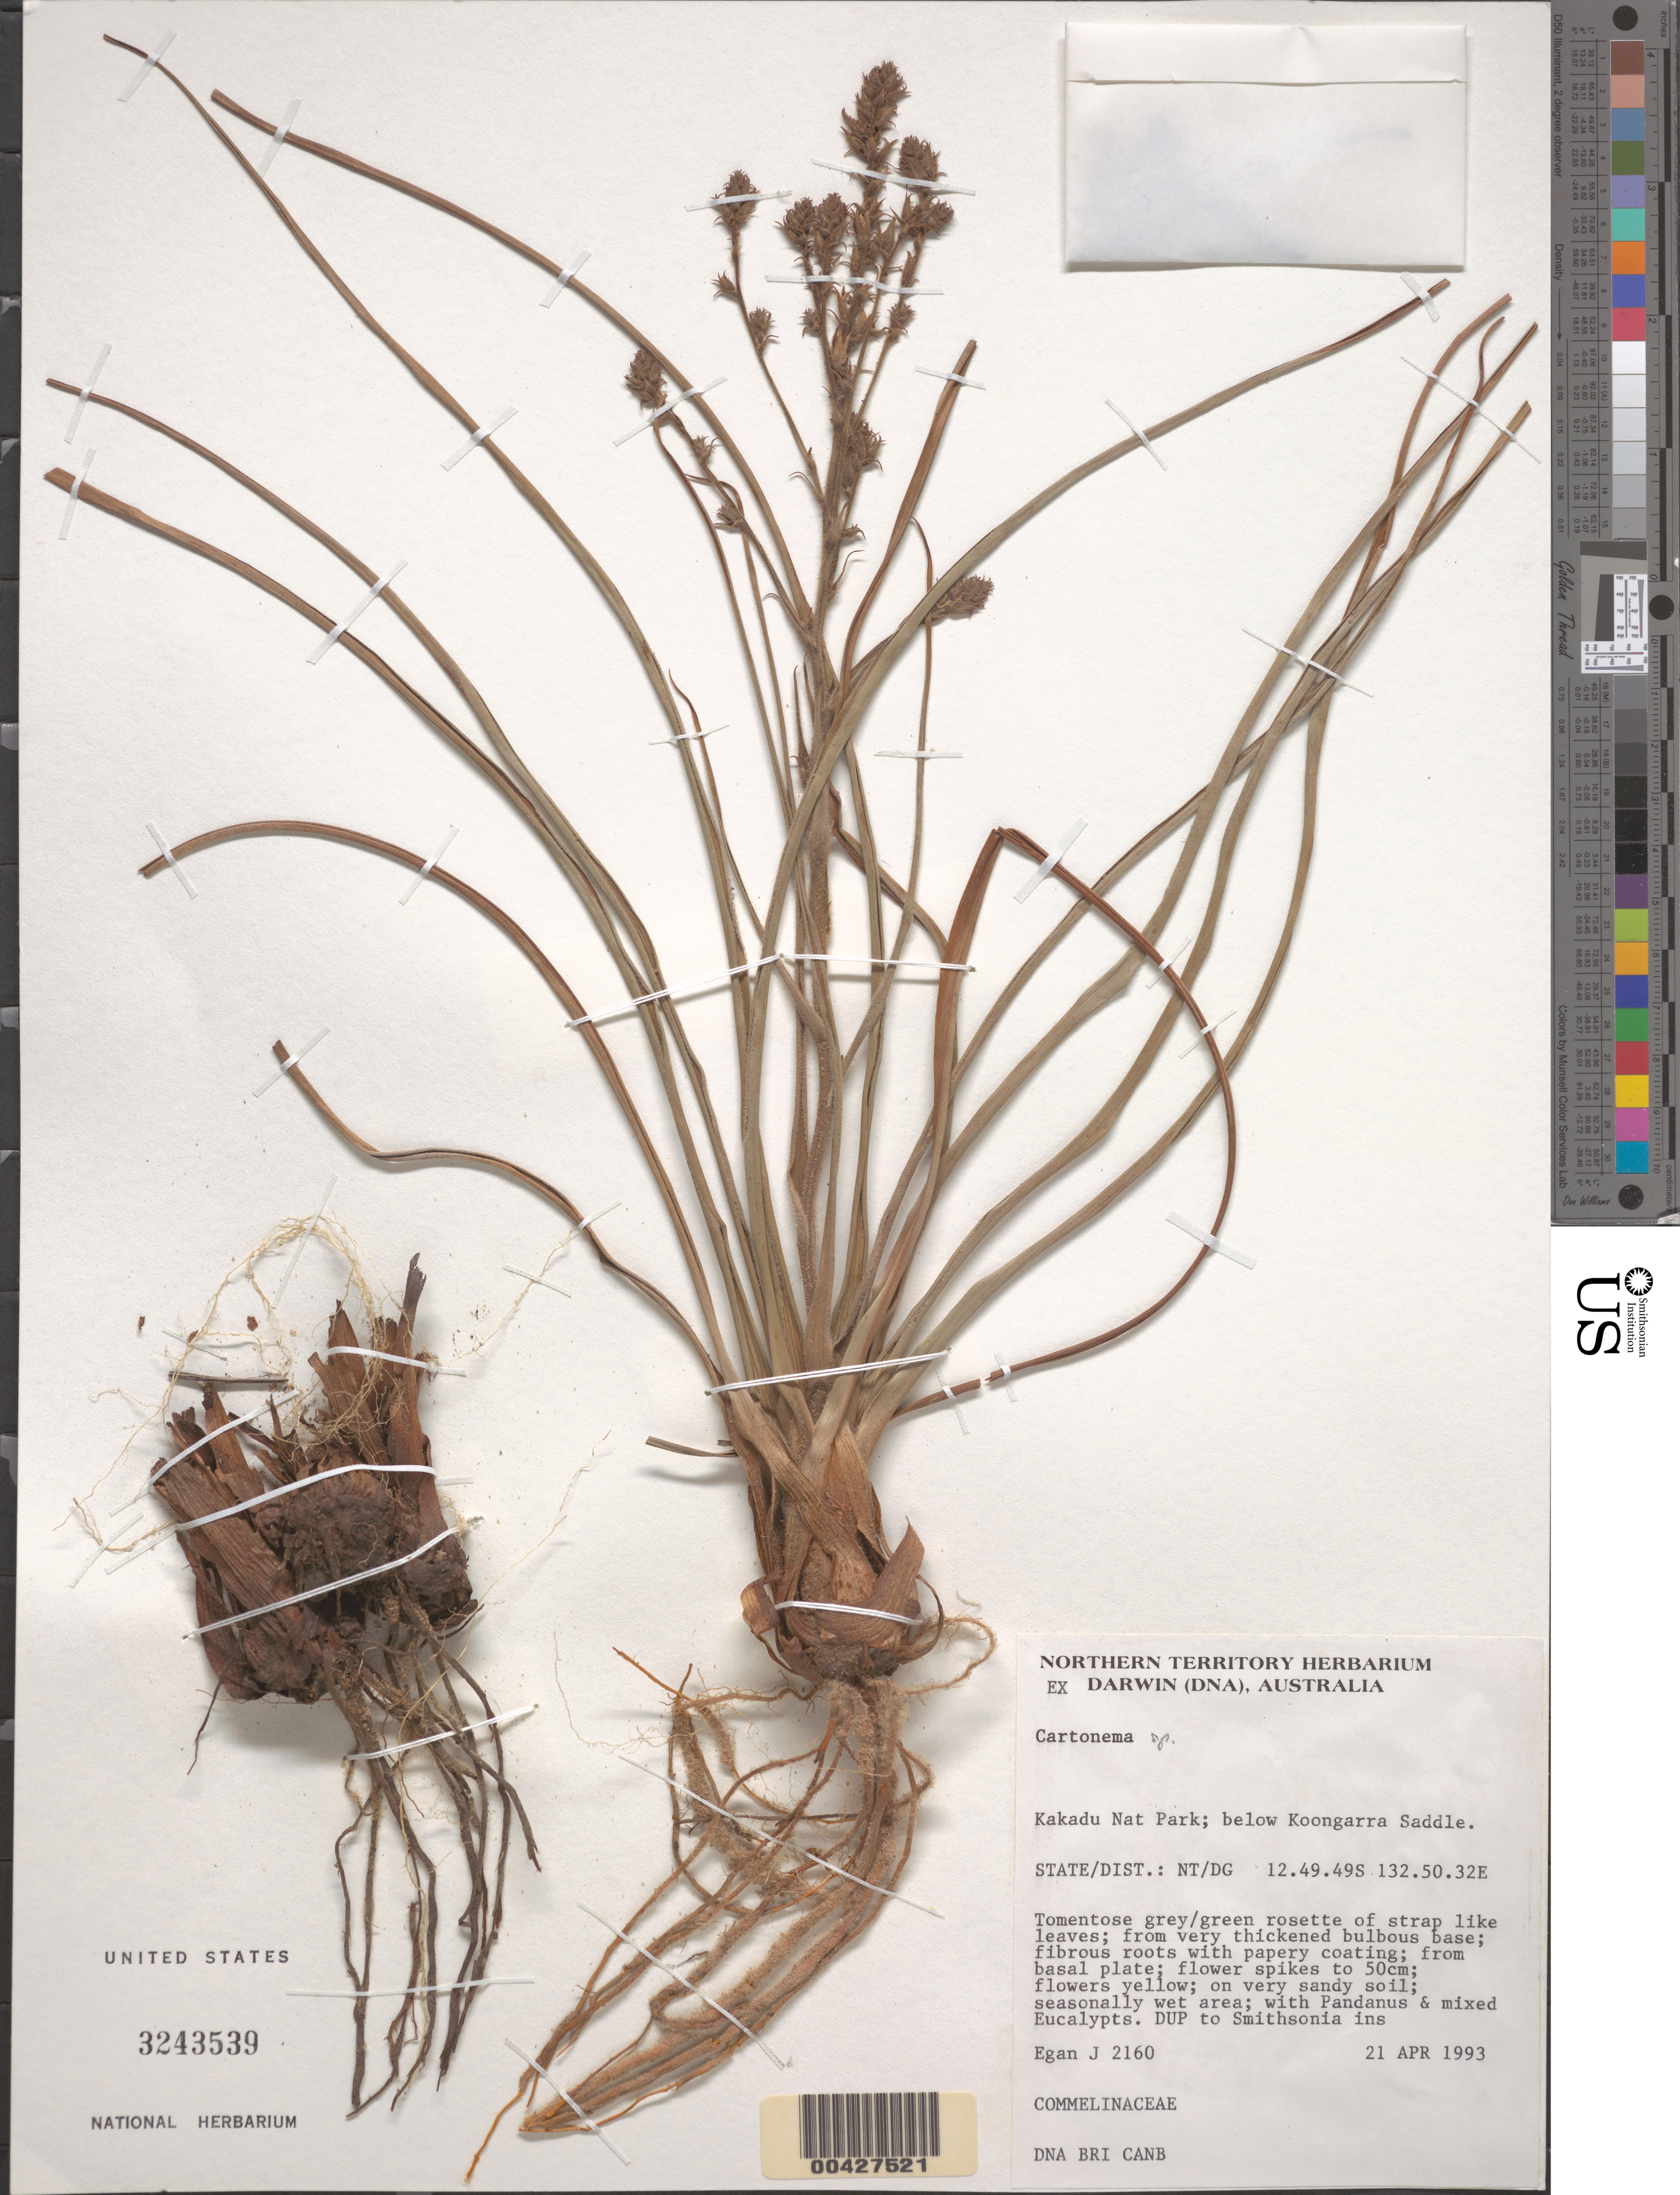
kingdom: Plantae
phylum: Tracheophyta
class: Liliopsida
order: Commelinales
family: Commelinaceae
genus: Cartonema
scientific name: Cartonema sp.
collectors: J. Egan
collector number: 2160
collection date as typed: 21 Apr 1993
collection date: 1993-04-21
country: Australia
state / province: Northern Territory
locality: Dg, kakadu not park, below koogarra saddle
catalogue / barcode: US 3243539